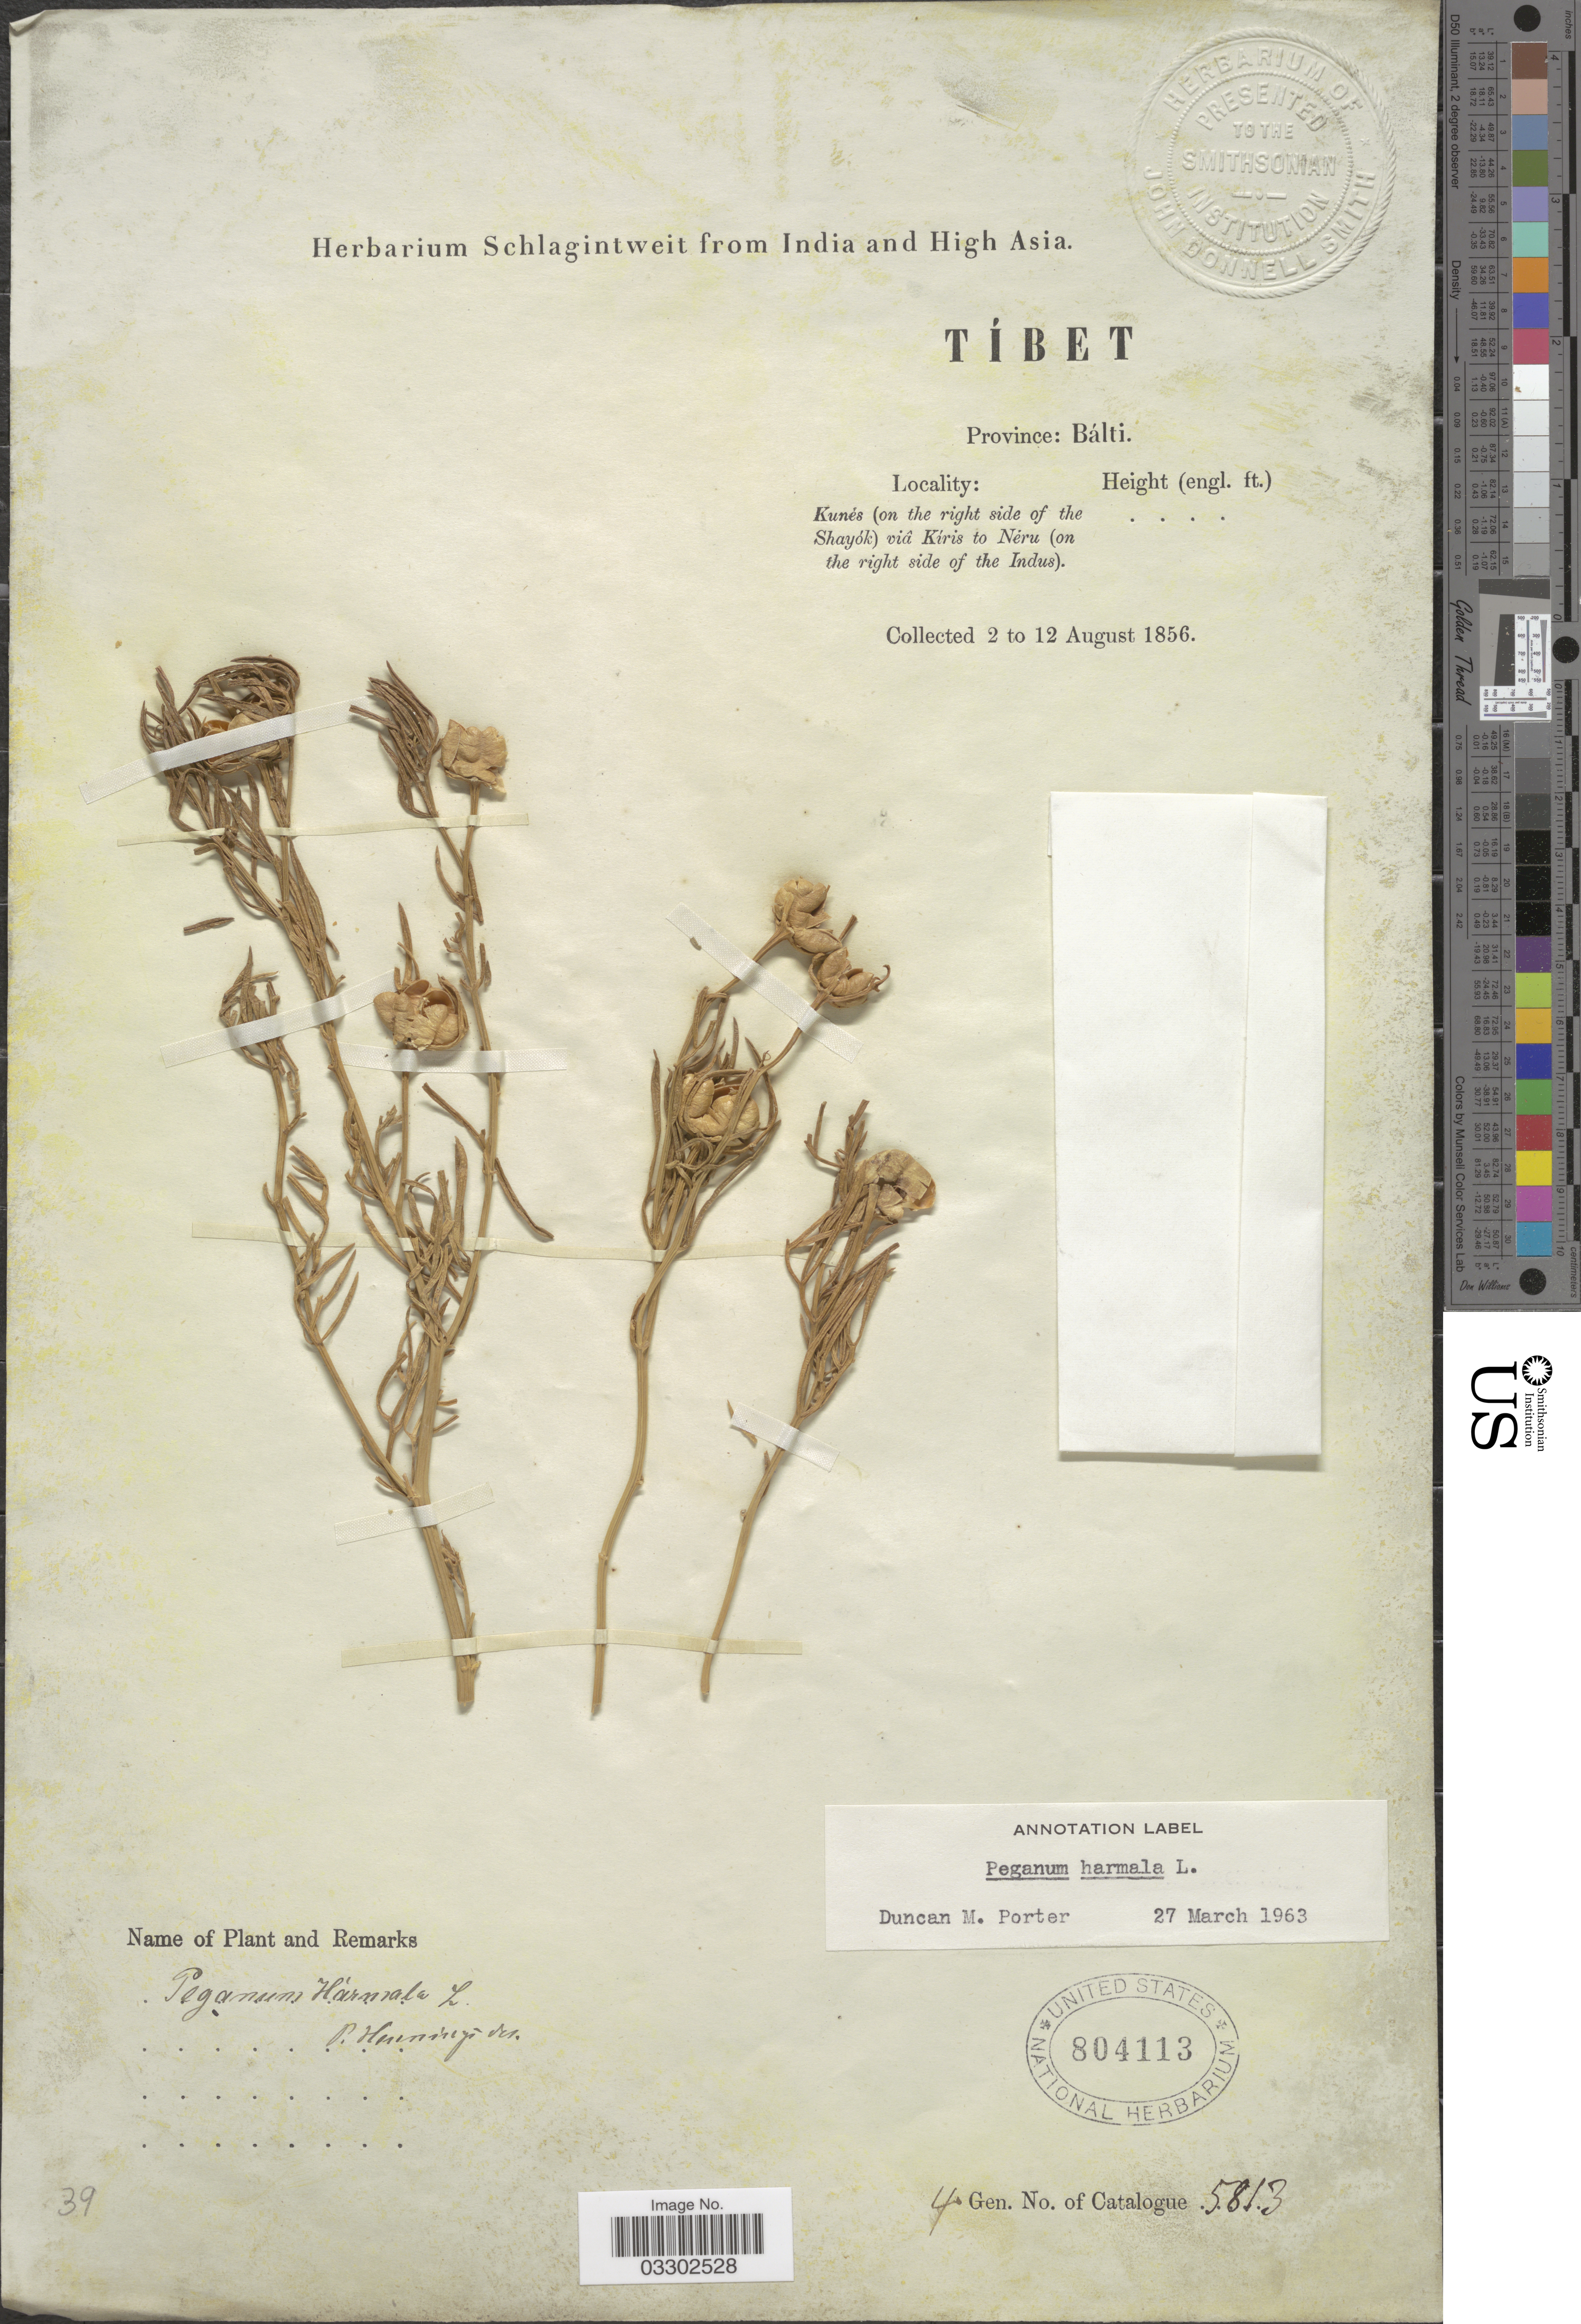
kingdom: Plantae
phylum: Tracheophyta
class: Magnoliopsida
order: Sapindales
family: Tetradiclidaceae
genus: Peganum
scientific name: Peganum harmala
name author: L.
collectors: ex herb. Schlagintweit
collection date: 1856-08-02/1856-08-12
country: China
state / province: Xizang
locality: Tíbet. Province: Bálti. Kunés (on the right side of the Shayók) viâ Kíris to Nėru (on the right side of the Indus).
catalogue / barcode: US 804113